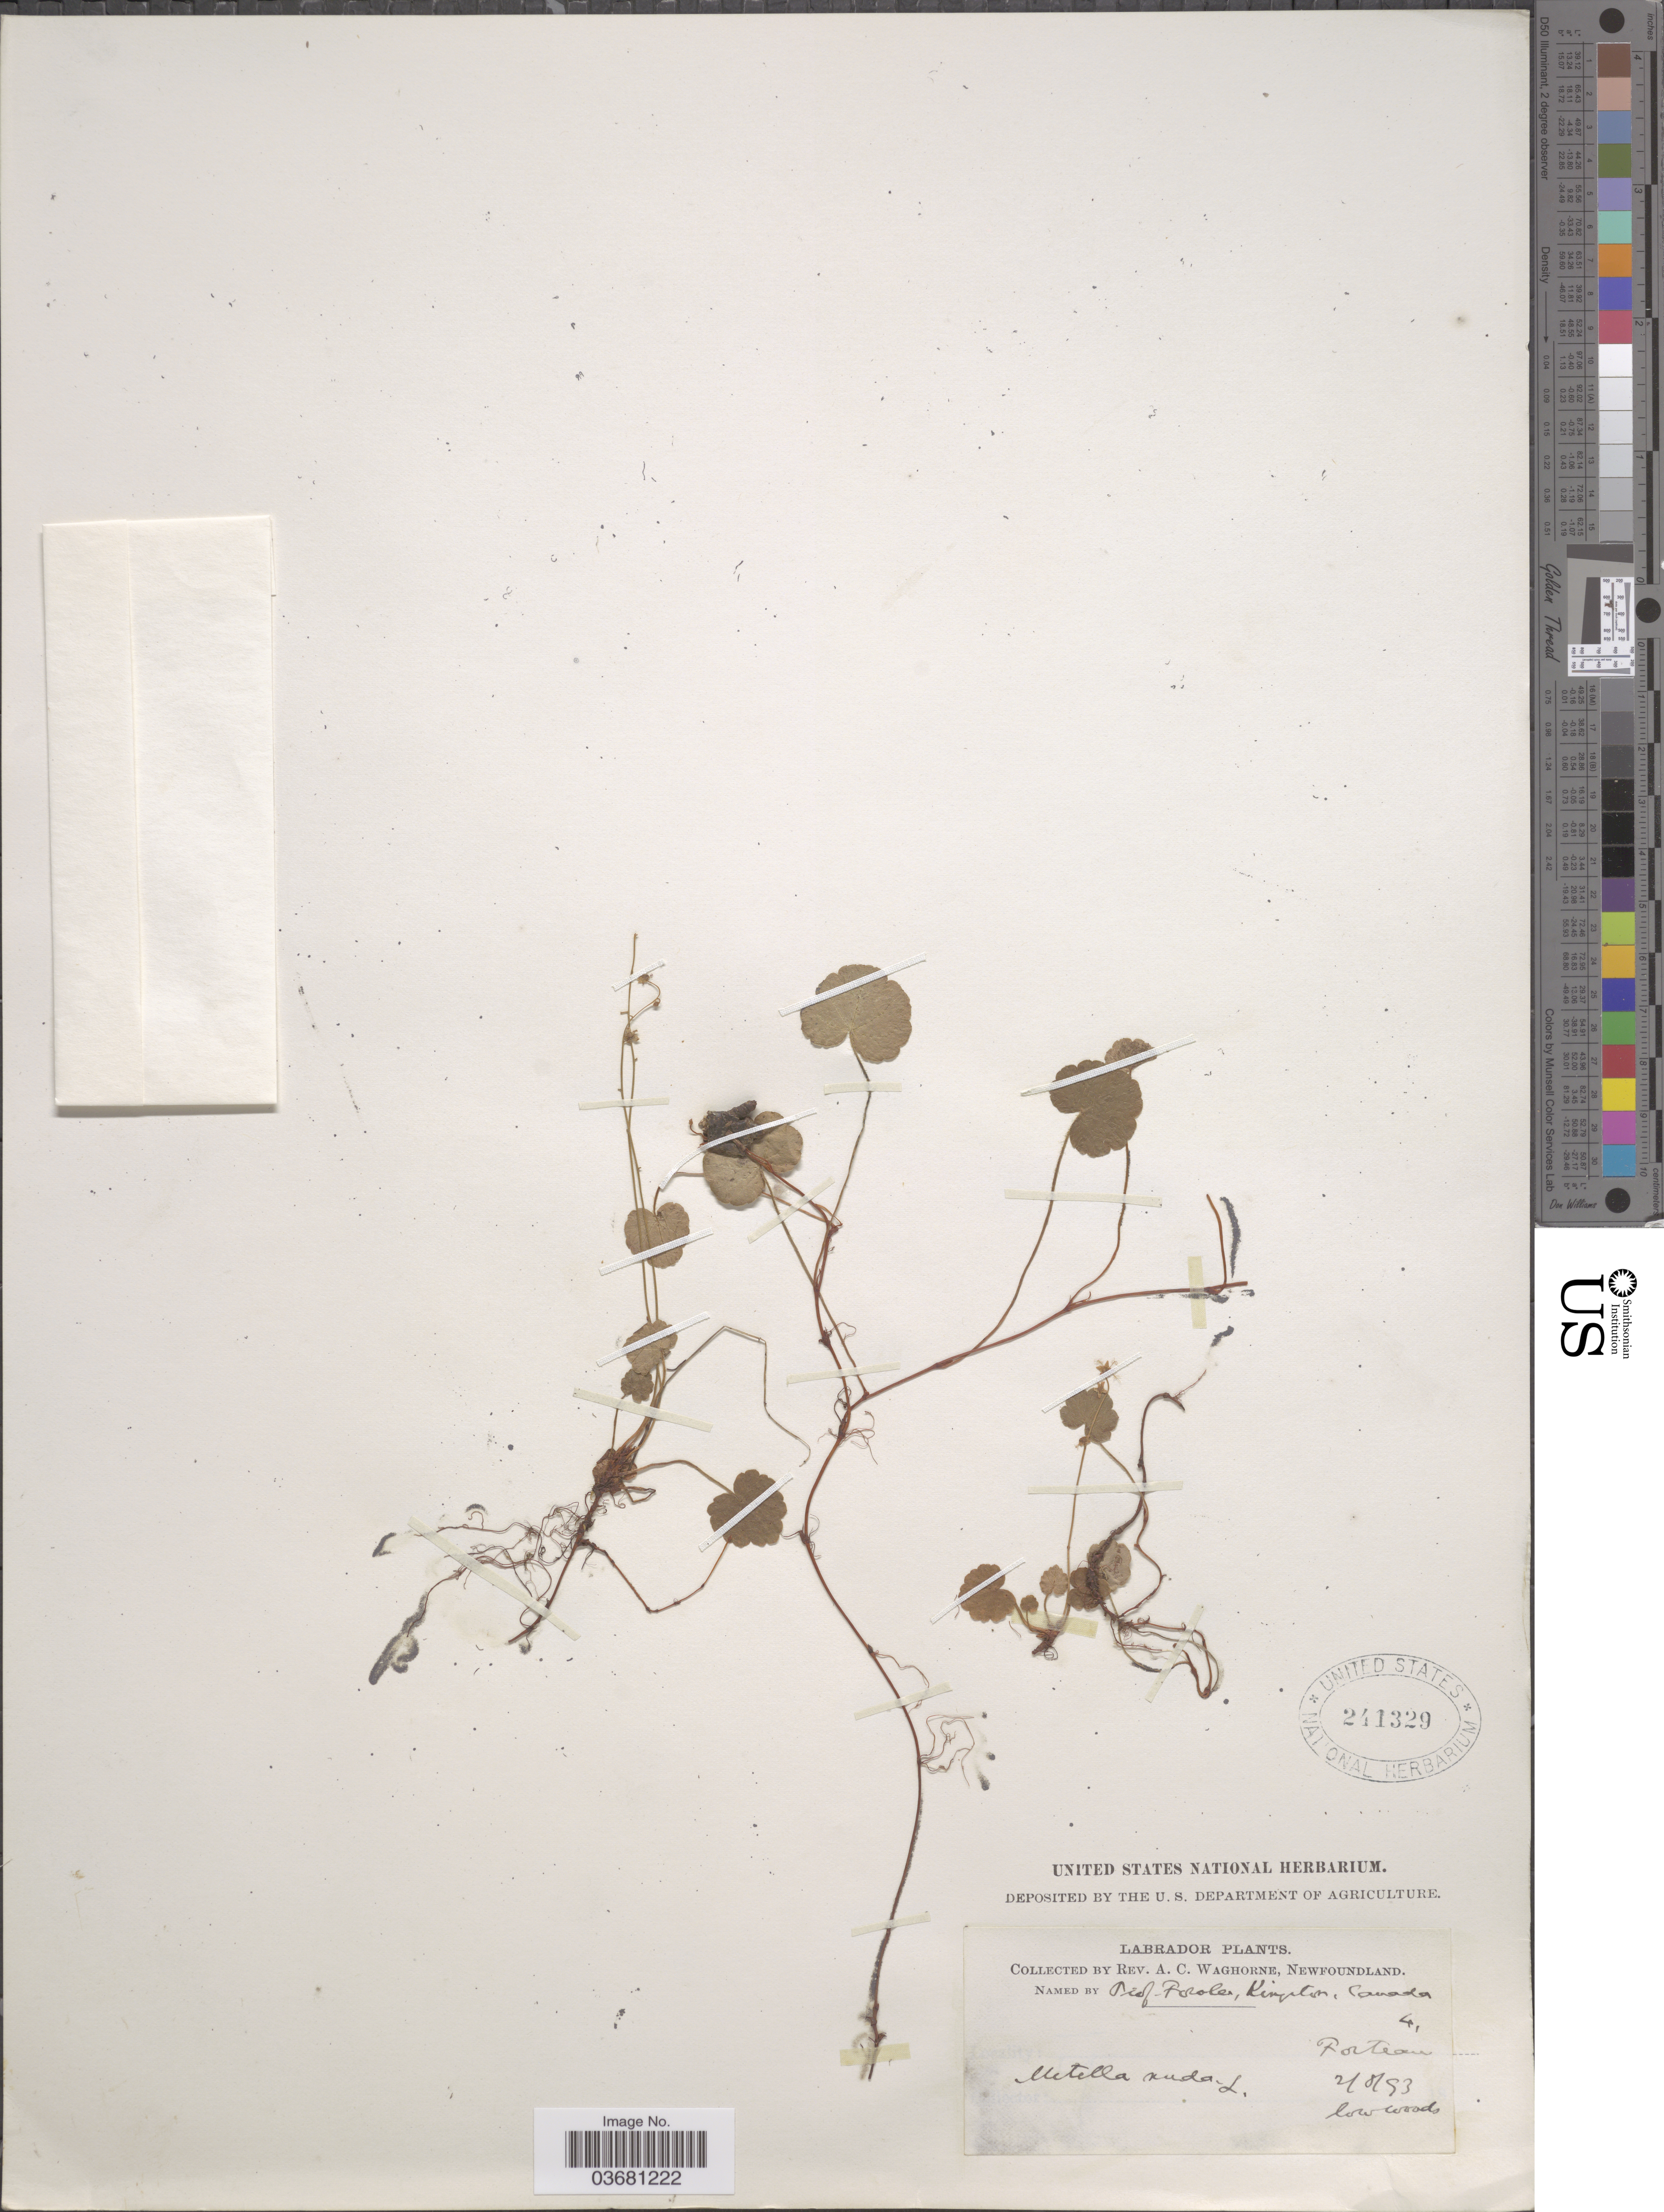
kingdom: Plantae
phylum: Tracheophyta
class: Magnoliopsida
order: Saxifragales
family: Saxifragaceae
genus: Mitella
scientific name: Mitella nuda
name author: L.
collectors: A. Waghorne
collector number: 4?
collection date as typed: Transcribed d/m/y: 2/8/93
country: Canada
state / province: Newfoundland and Labrador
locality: Labrador. Forteau.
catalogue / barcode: US 241329